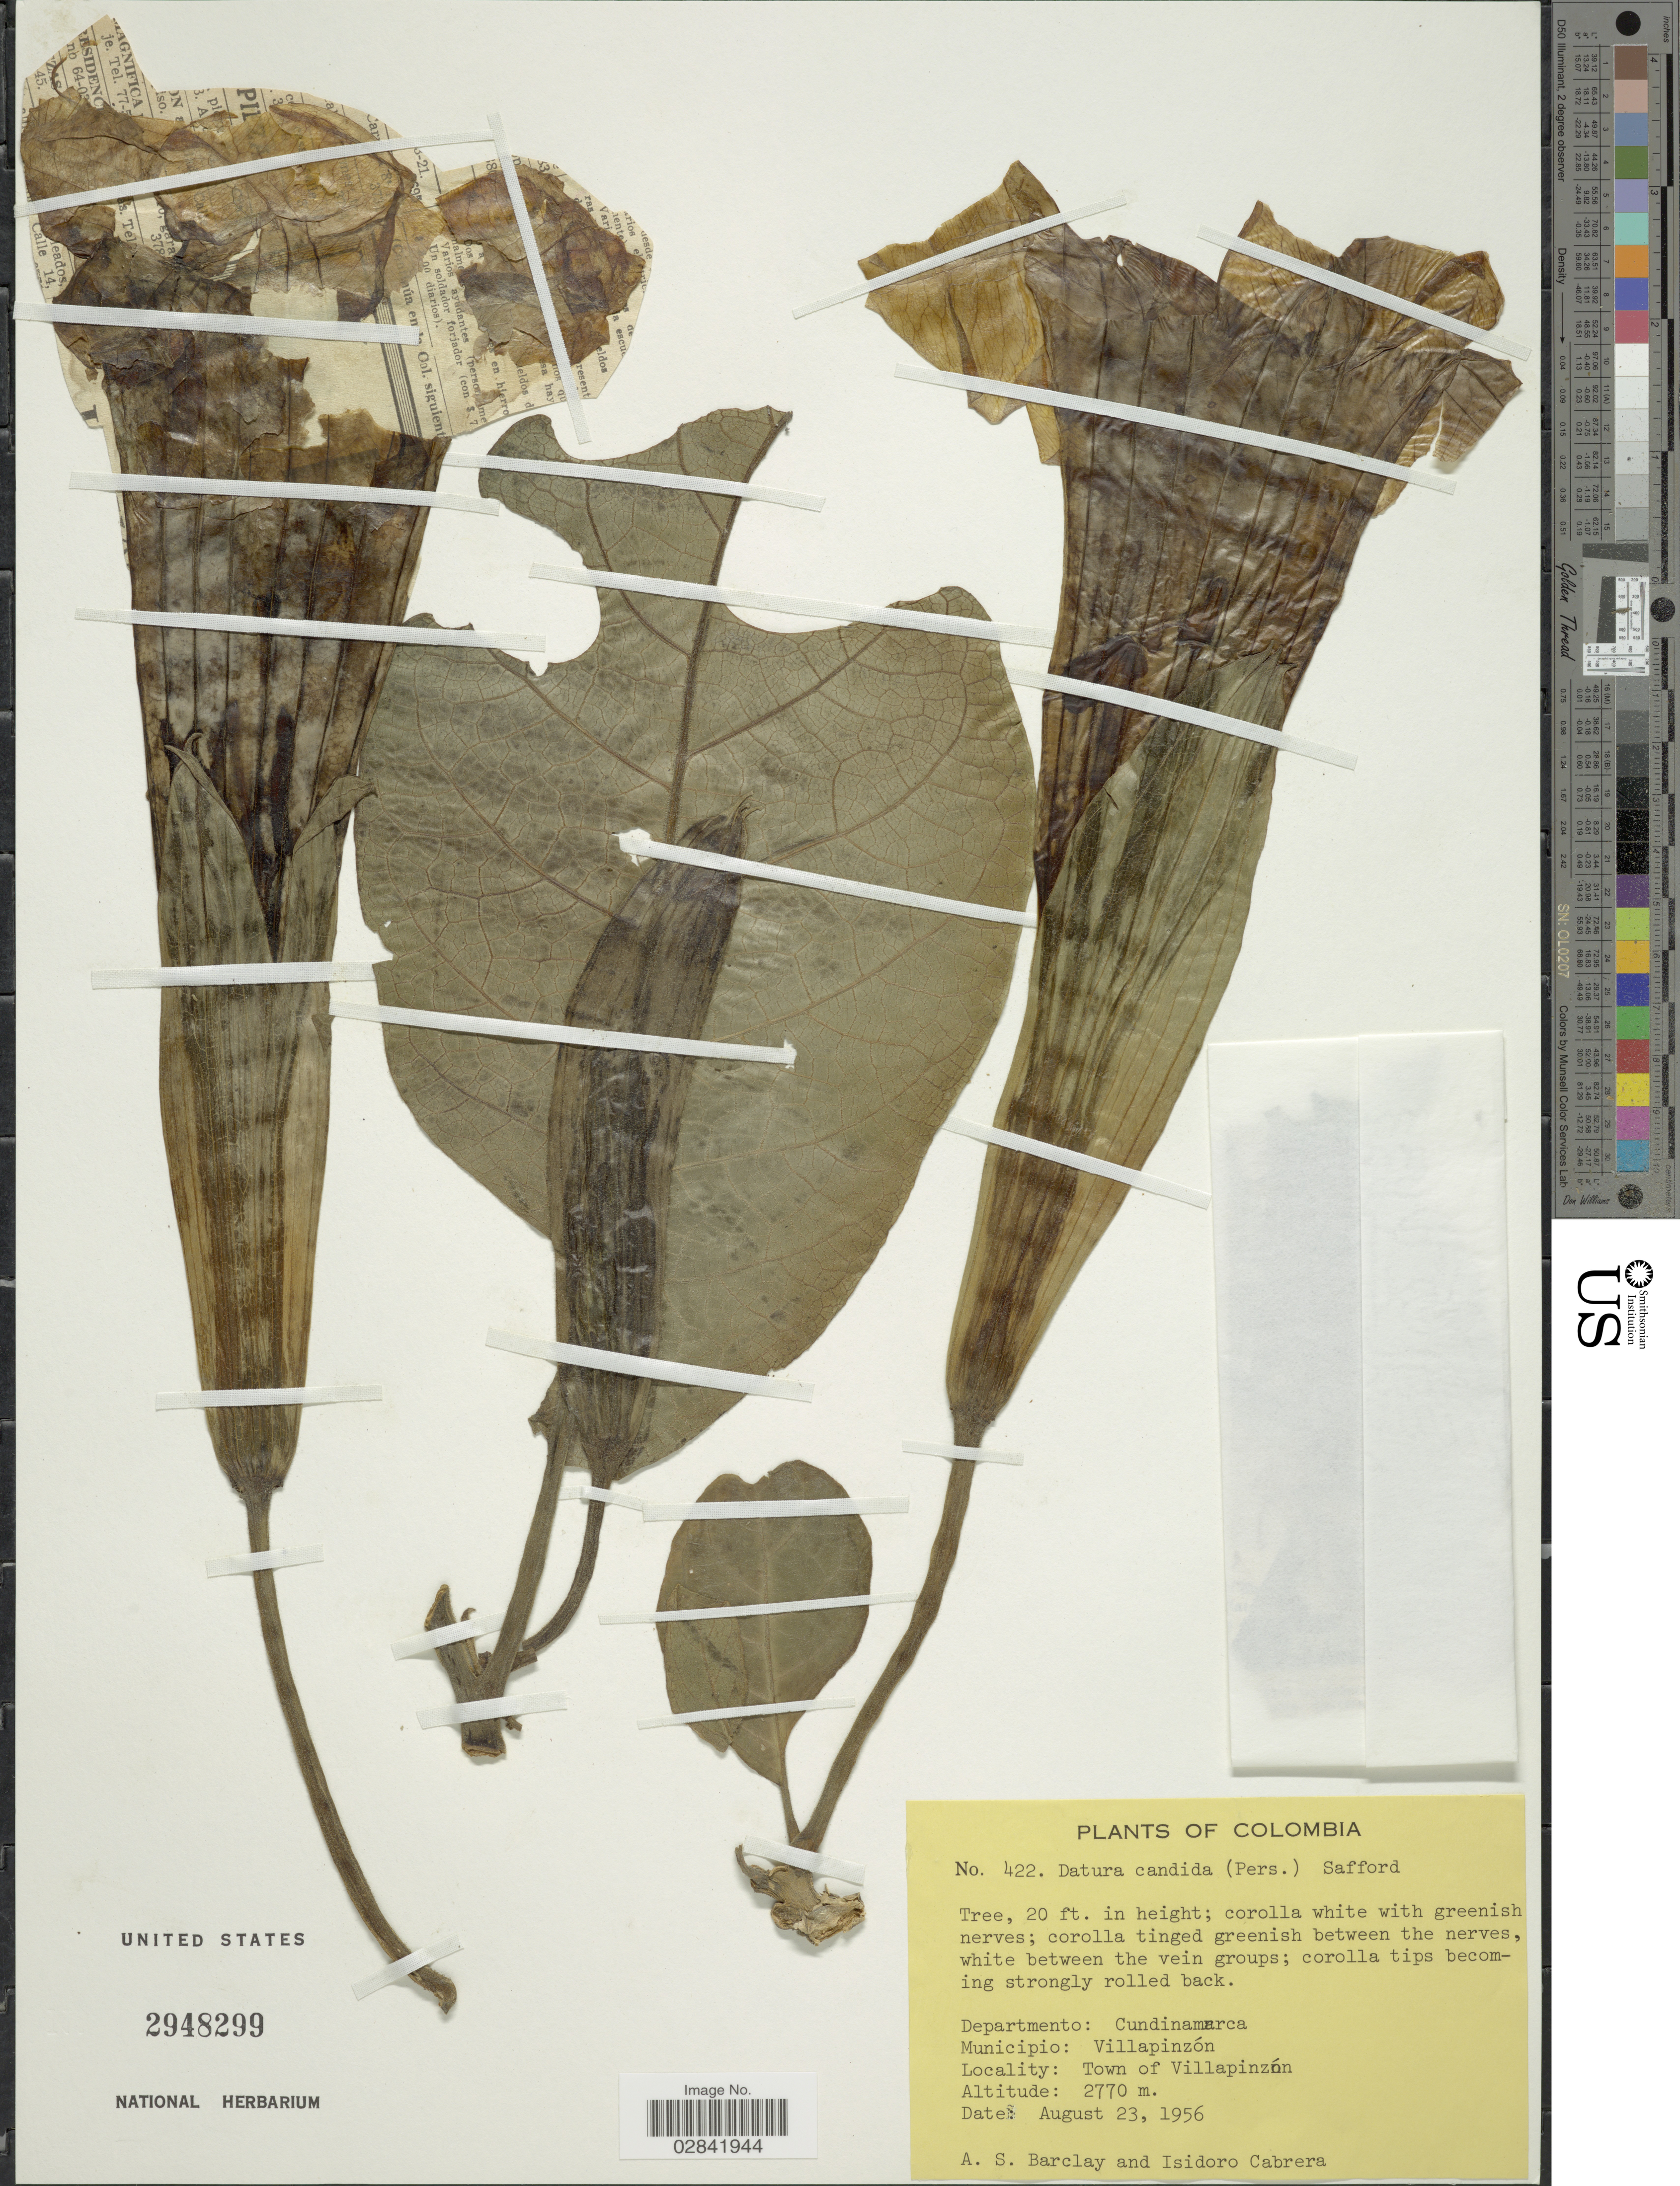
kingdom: Plantae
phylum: Tracheophyta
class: Magnoliopsida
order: Solanales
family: Solanaceae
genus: Brugmansia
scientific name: Brugmansia x candida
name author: Pers.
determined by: (US) Smithsonian Institution - National Museum of Natural History - Department of Botany (UNITED STATES)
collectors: A. S. Barclay & I. Cabrera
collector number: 422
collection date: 1956-08-23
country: Colombia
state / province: Cundinamarca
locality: Departmento: Cundinamarca, Municipio: Villapinzón, Town of Villapinzón.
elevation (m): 2770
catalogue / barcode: US 2948299